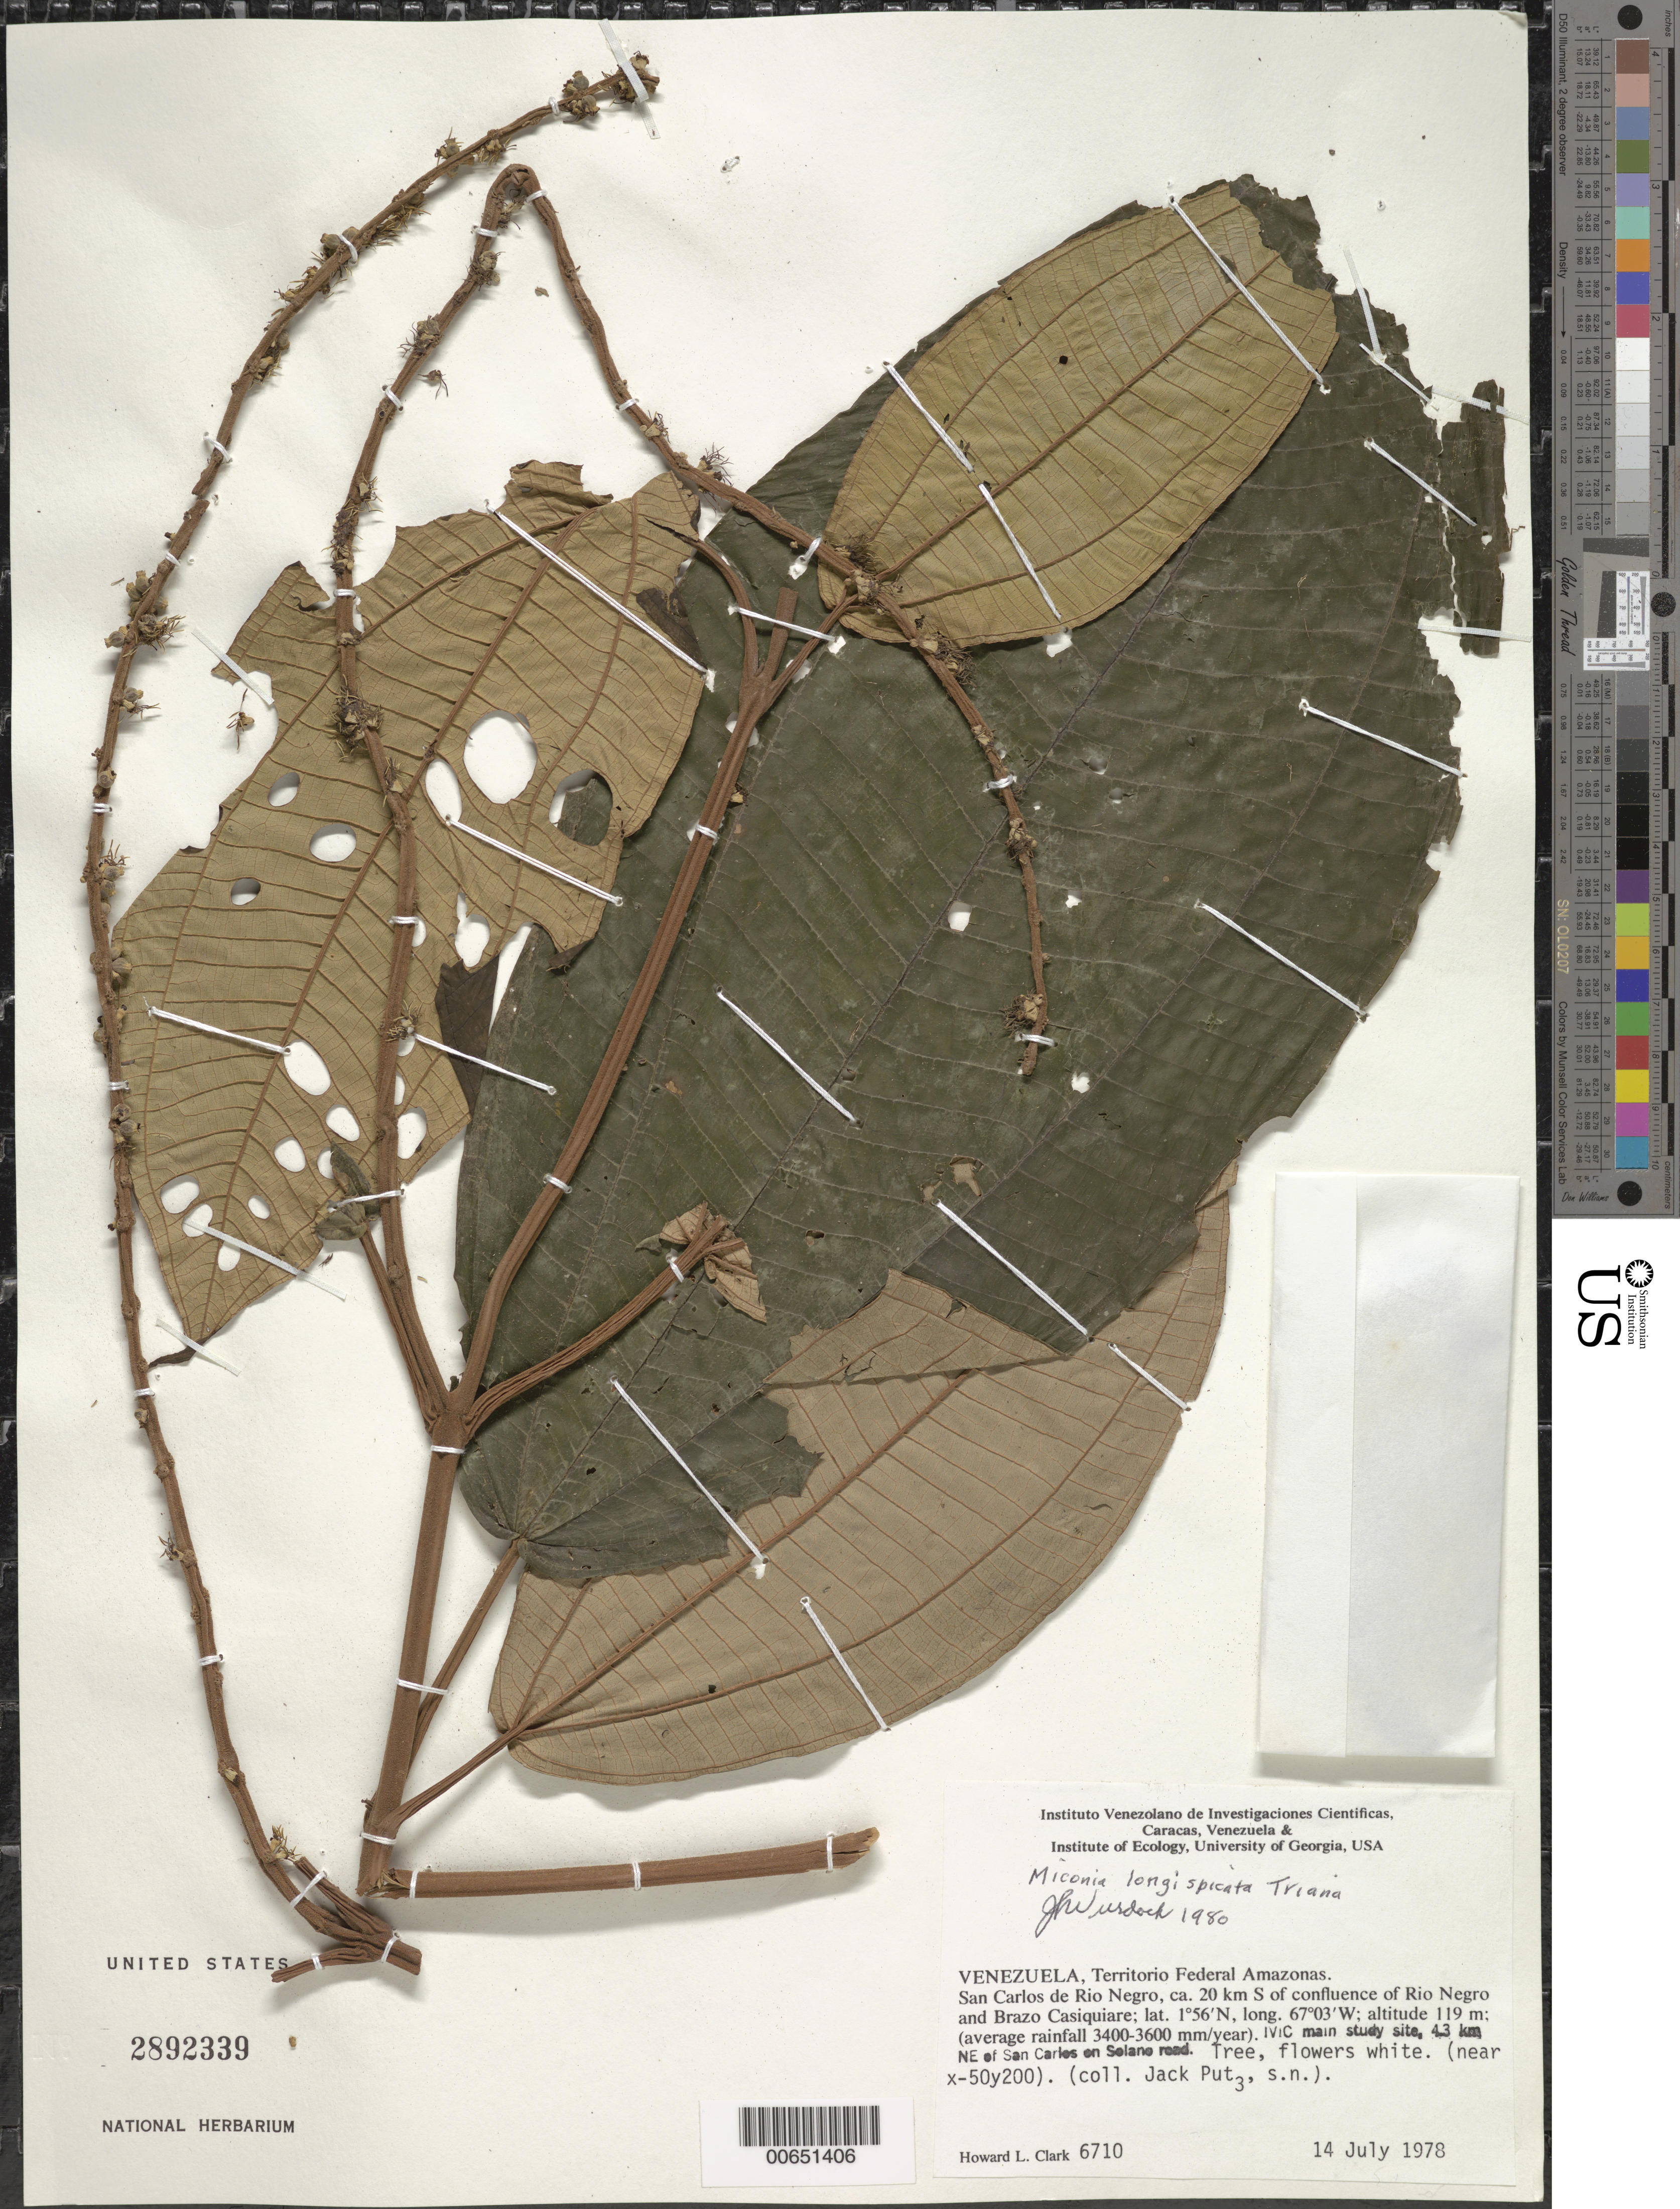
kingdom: Plantae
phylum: Tracheophyta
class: Magnoliopsida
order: Myrtales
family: Melastomataceae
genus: Miconia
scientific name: Miconia longispicata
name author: Triana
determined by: Wurdack, John J., (US), US (UNITED STATES)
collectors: H. L. Clark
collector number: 6710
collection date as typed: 14-Jul-78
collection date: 1978-07-14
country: Venezuela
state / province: Amazonas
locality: San Carlos de Río Negro, ca. 20 km S of confluence of Río Negro and Brazo Casiquiare; IVIC main study site, 4.3 km NE of San Carlos on Solano road (near x-50y200)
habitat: Average rainfall 3400-3600 mm/year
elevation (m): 119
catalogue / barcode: US 2892339